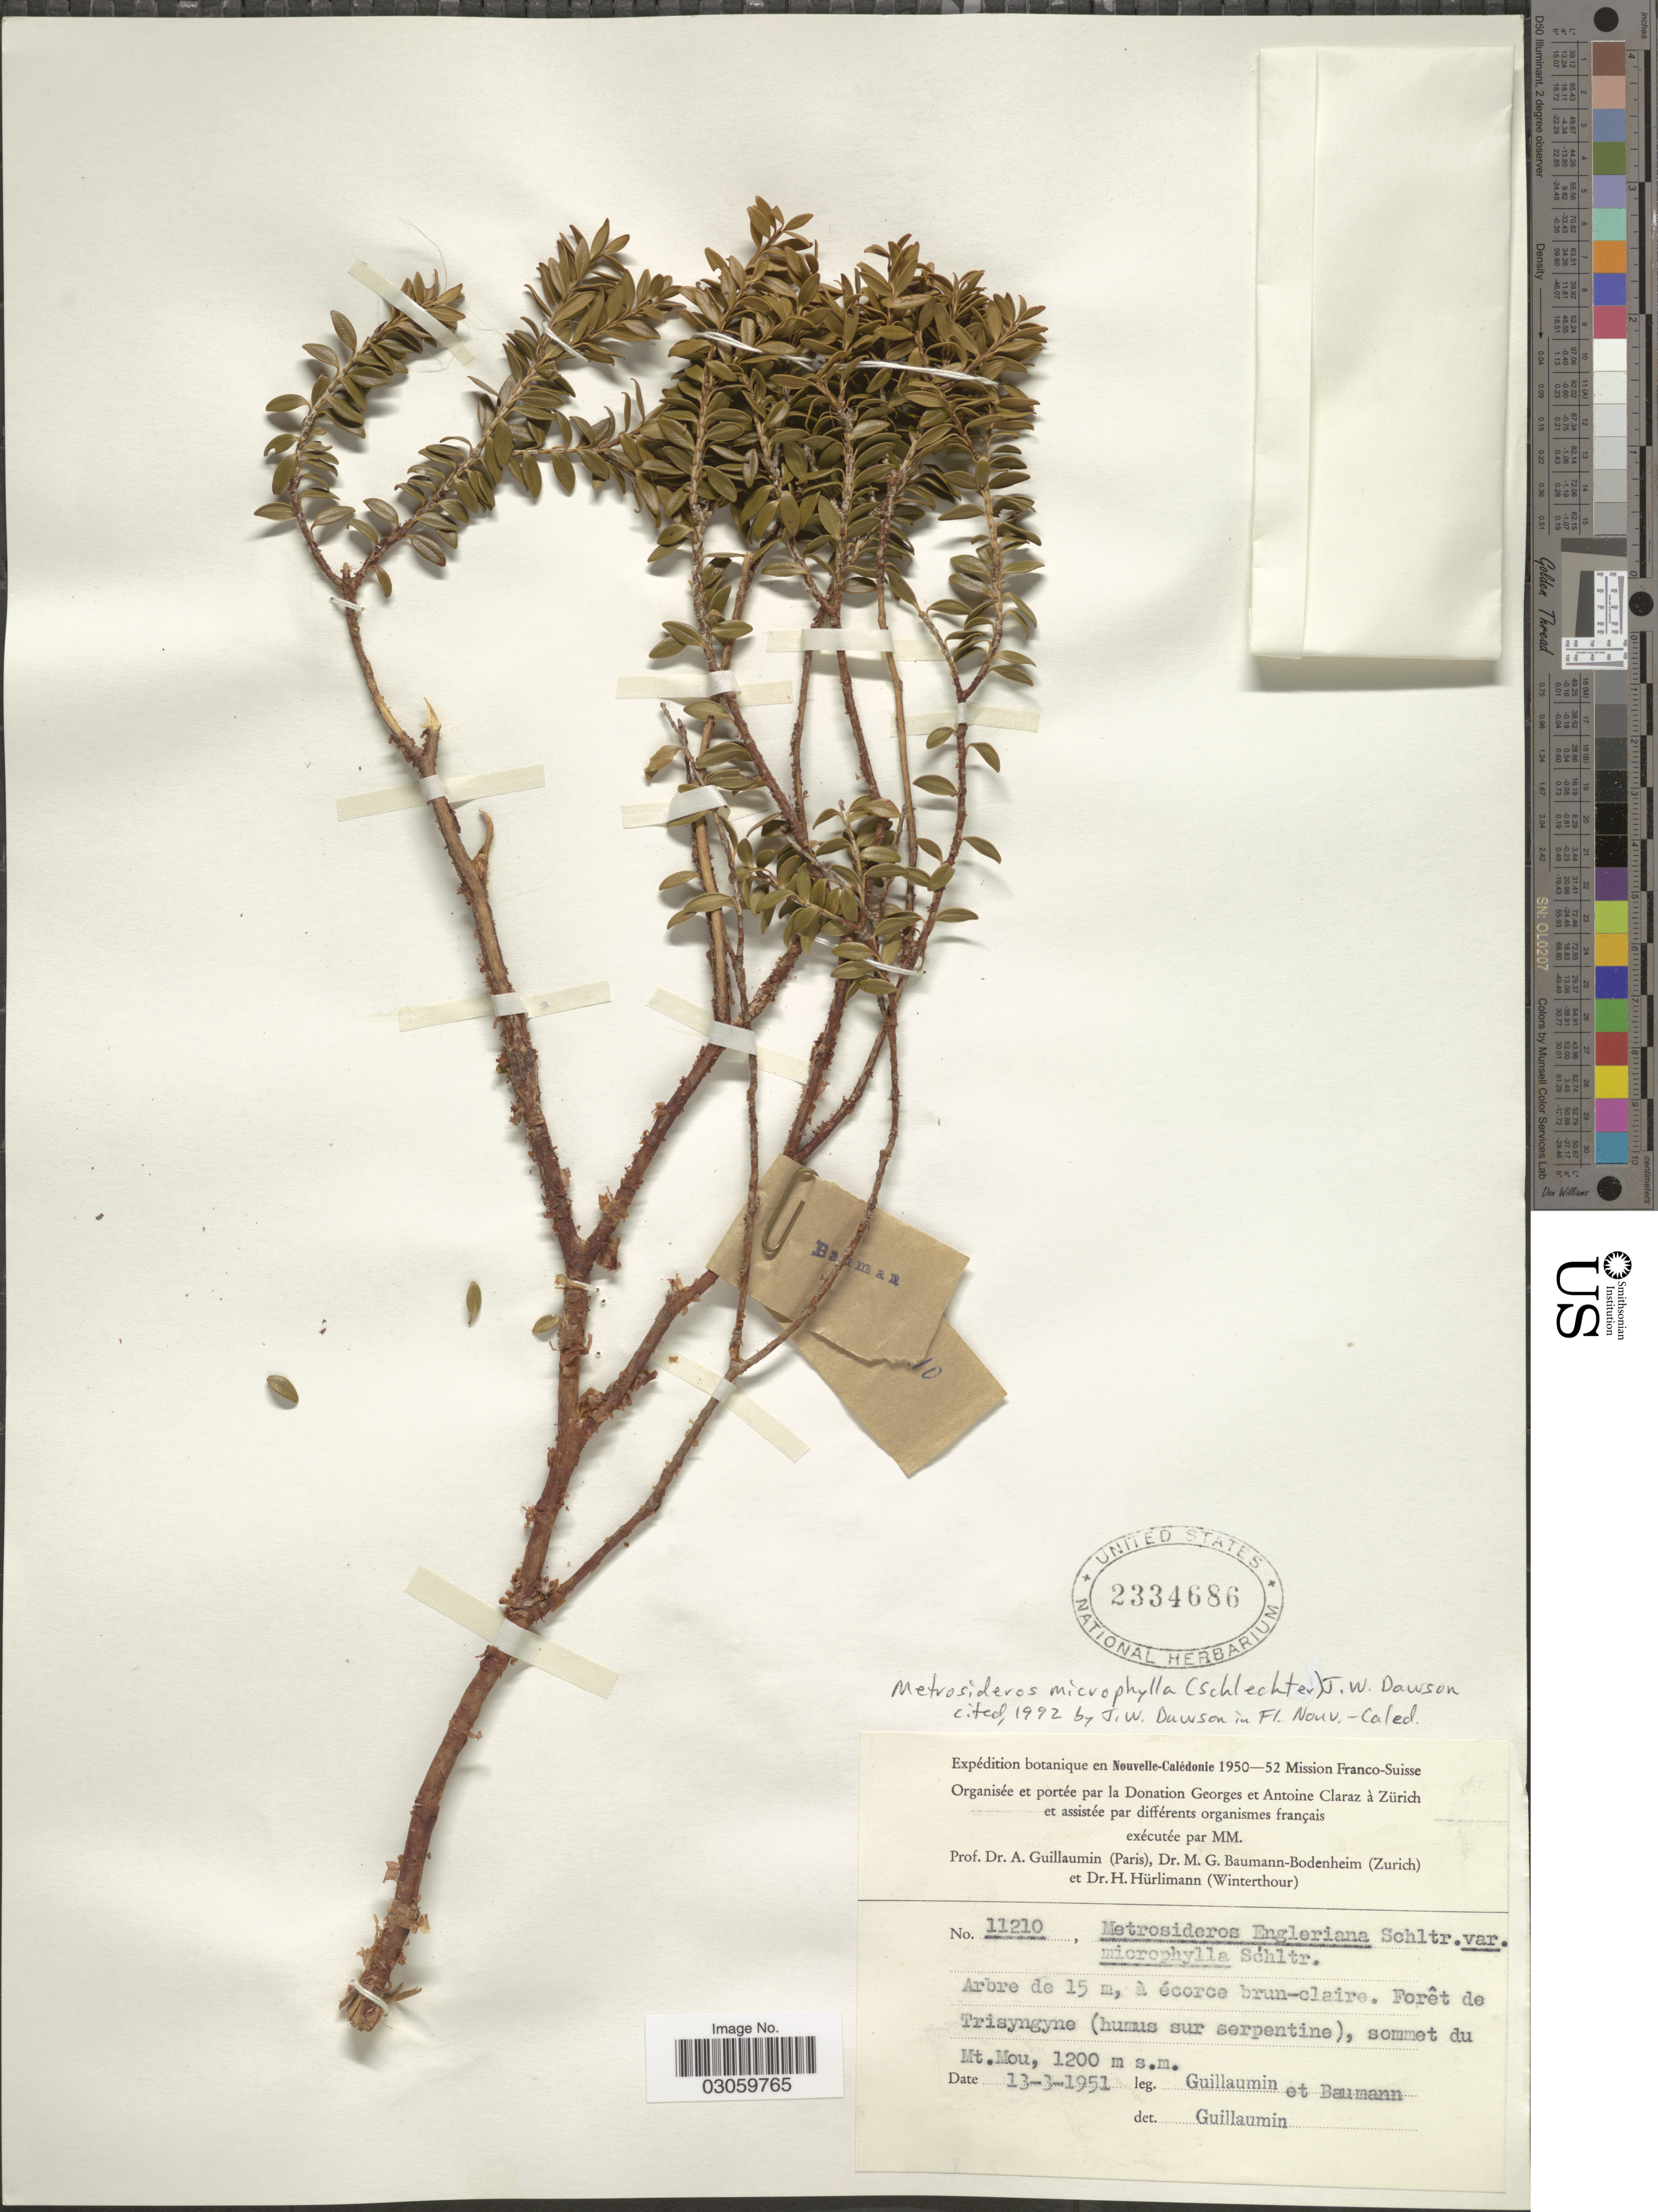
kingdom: Plantae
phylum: Tracheophyta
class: Magnoliopsida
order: Myrtales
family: Myrtaceae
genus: Metrosideros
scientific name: Metrosideros microphylla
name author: (Schltr.) J.W. Dawson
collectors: A. Guillaumin & M. G. Baumann-Bodenheim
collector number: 11210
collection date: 1951-03-13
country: New Caledonia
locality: Sommet du Mt. Mou.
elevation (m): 1200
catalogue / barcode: US 2334686